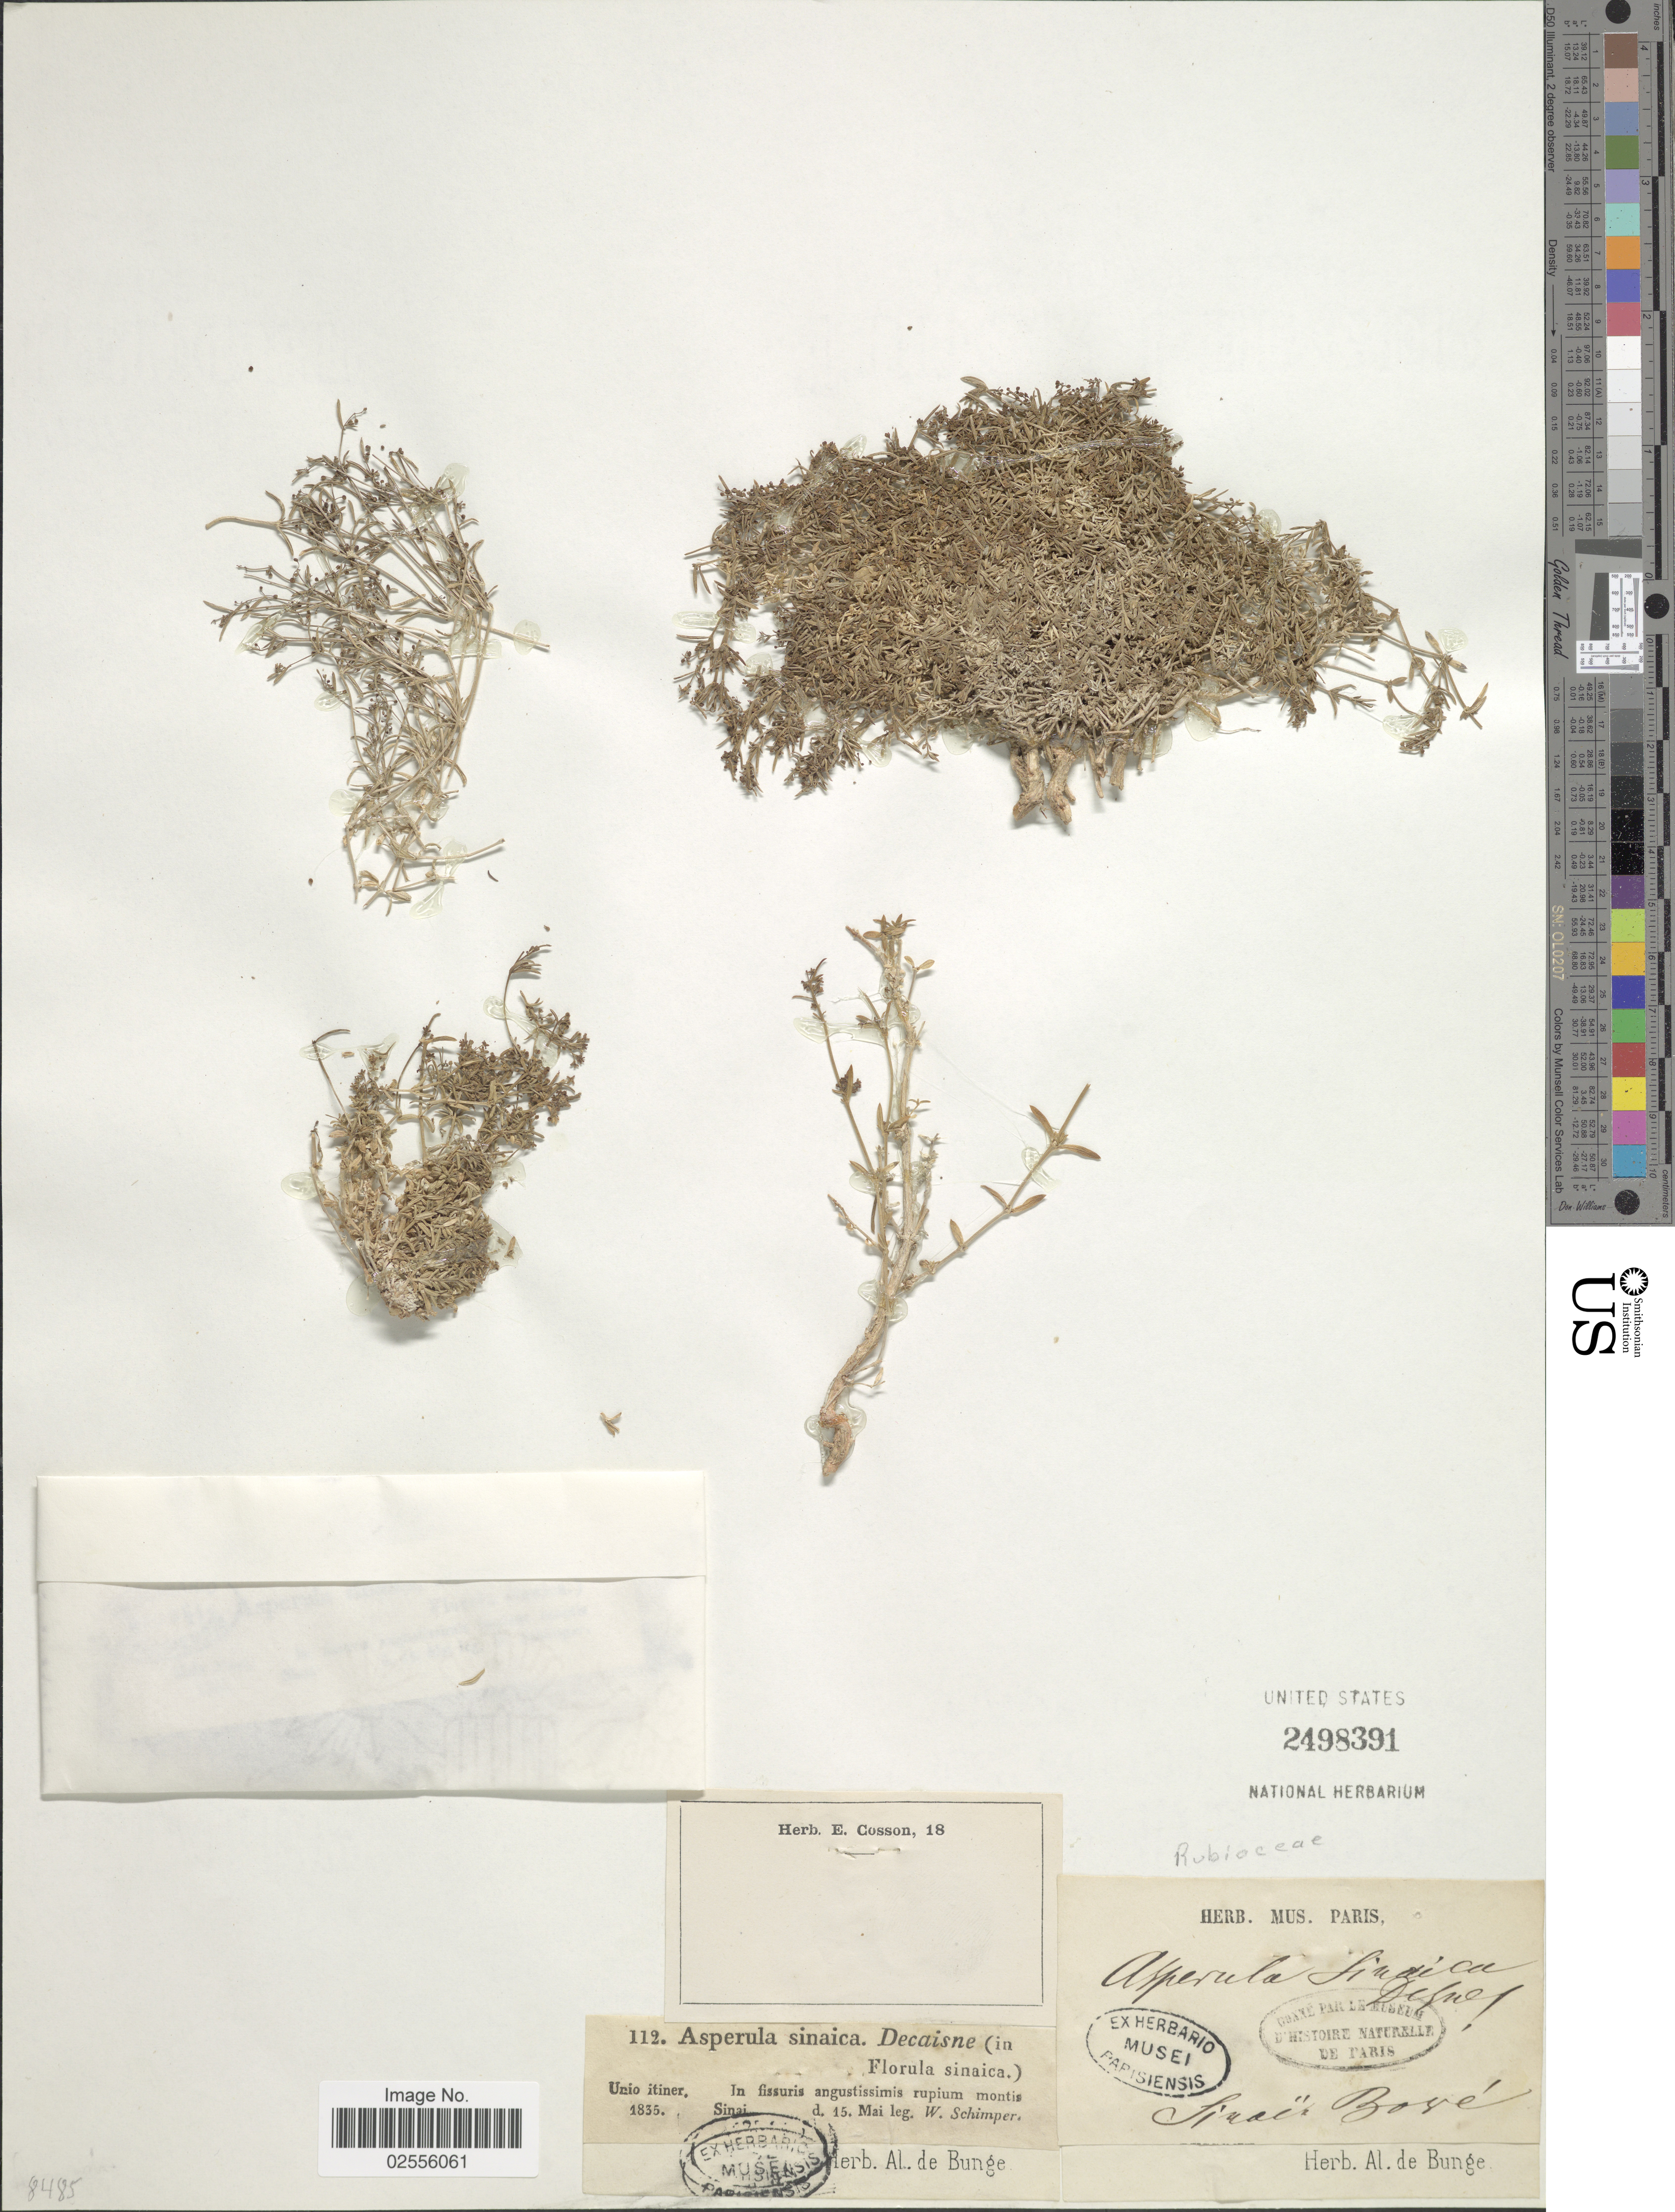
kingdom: Plantae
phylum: Tracheophyta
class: Magnoliopsida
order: Gentianales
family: Rubiaceae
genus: Asperula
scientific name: Asperula sinaica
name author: Delile & Decne.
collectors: W. Schimper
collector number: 112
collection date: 1835-05-15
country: Egypt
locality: In fissuris angustissimis rupium montis Sinai.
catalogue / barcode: US 2498391